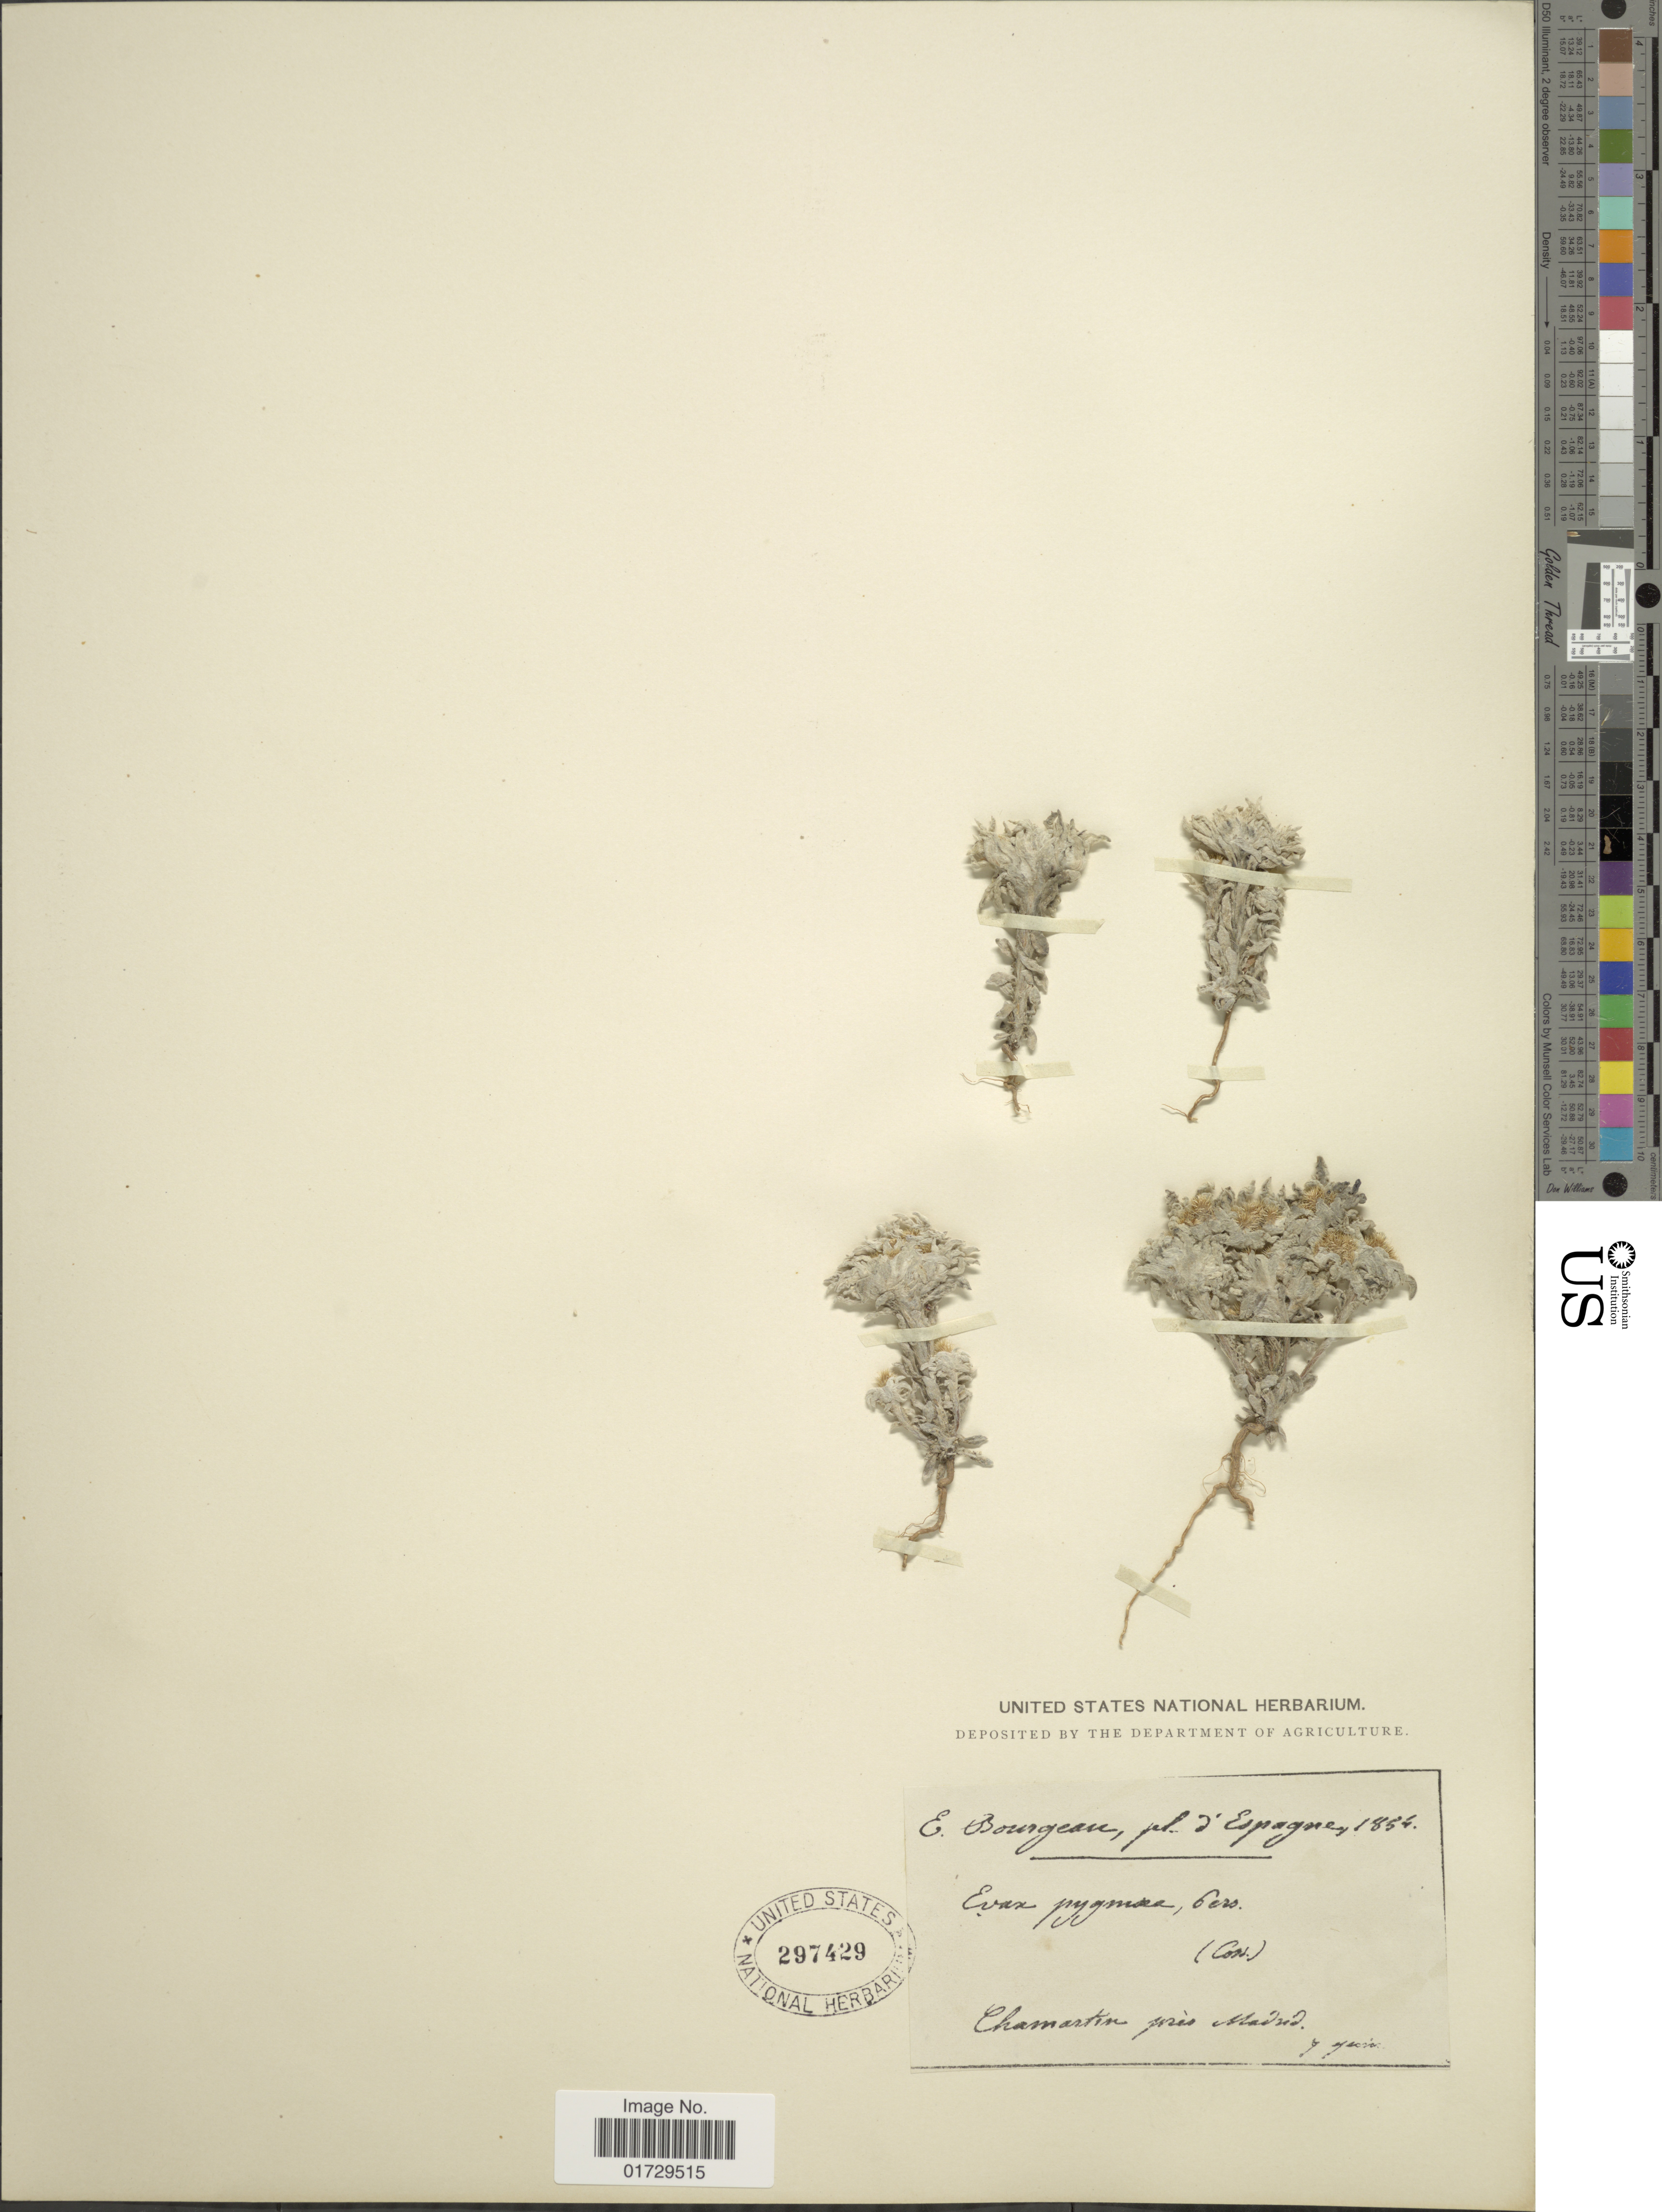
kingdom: Plantae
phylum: Tracheophyta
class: Magnoliopsida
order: Asterales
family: Asteraceae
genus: Filago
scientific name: Filago pygmaea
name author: L.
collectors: E. Bourgeau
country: Spain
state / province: Madrid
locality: Chamartin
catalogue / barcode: US 297429